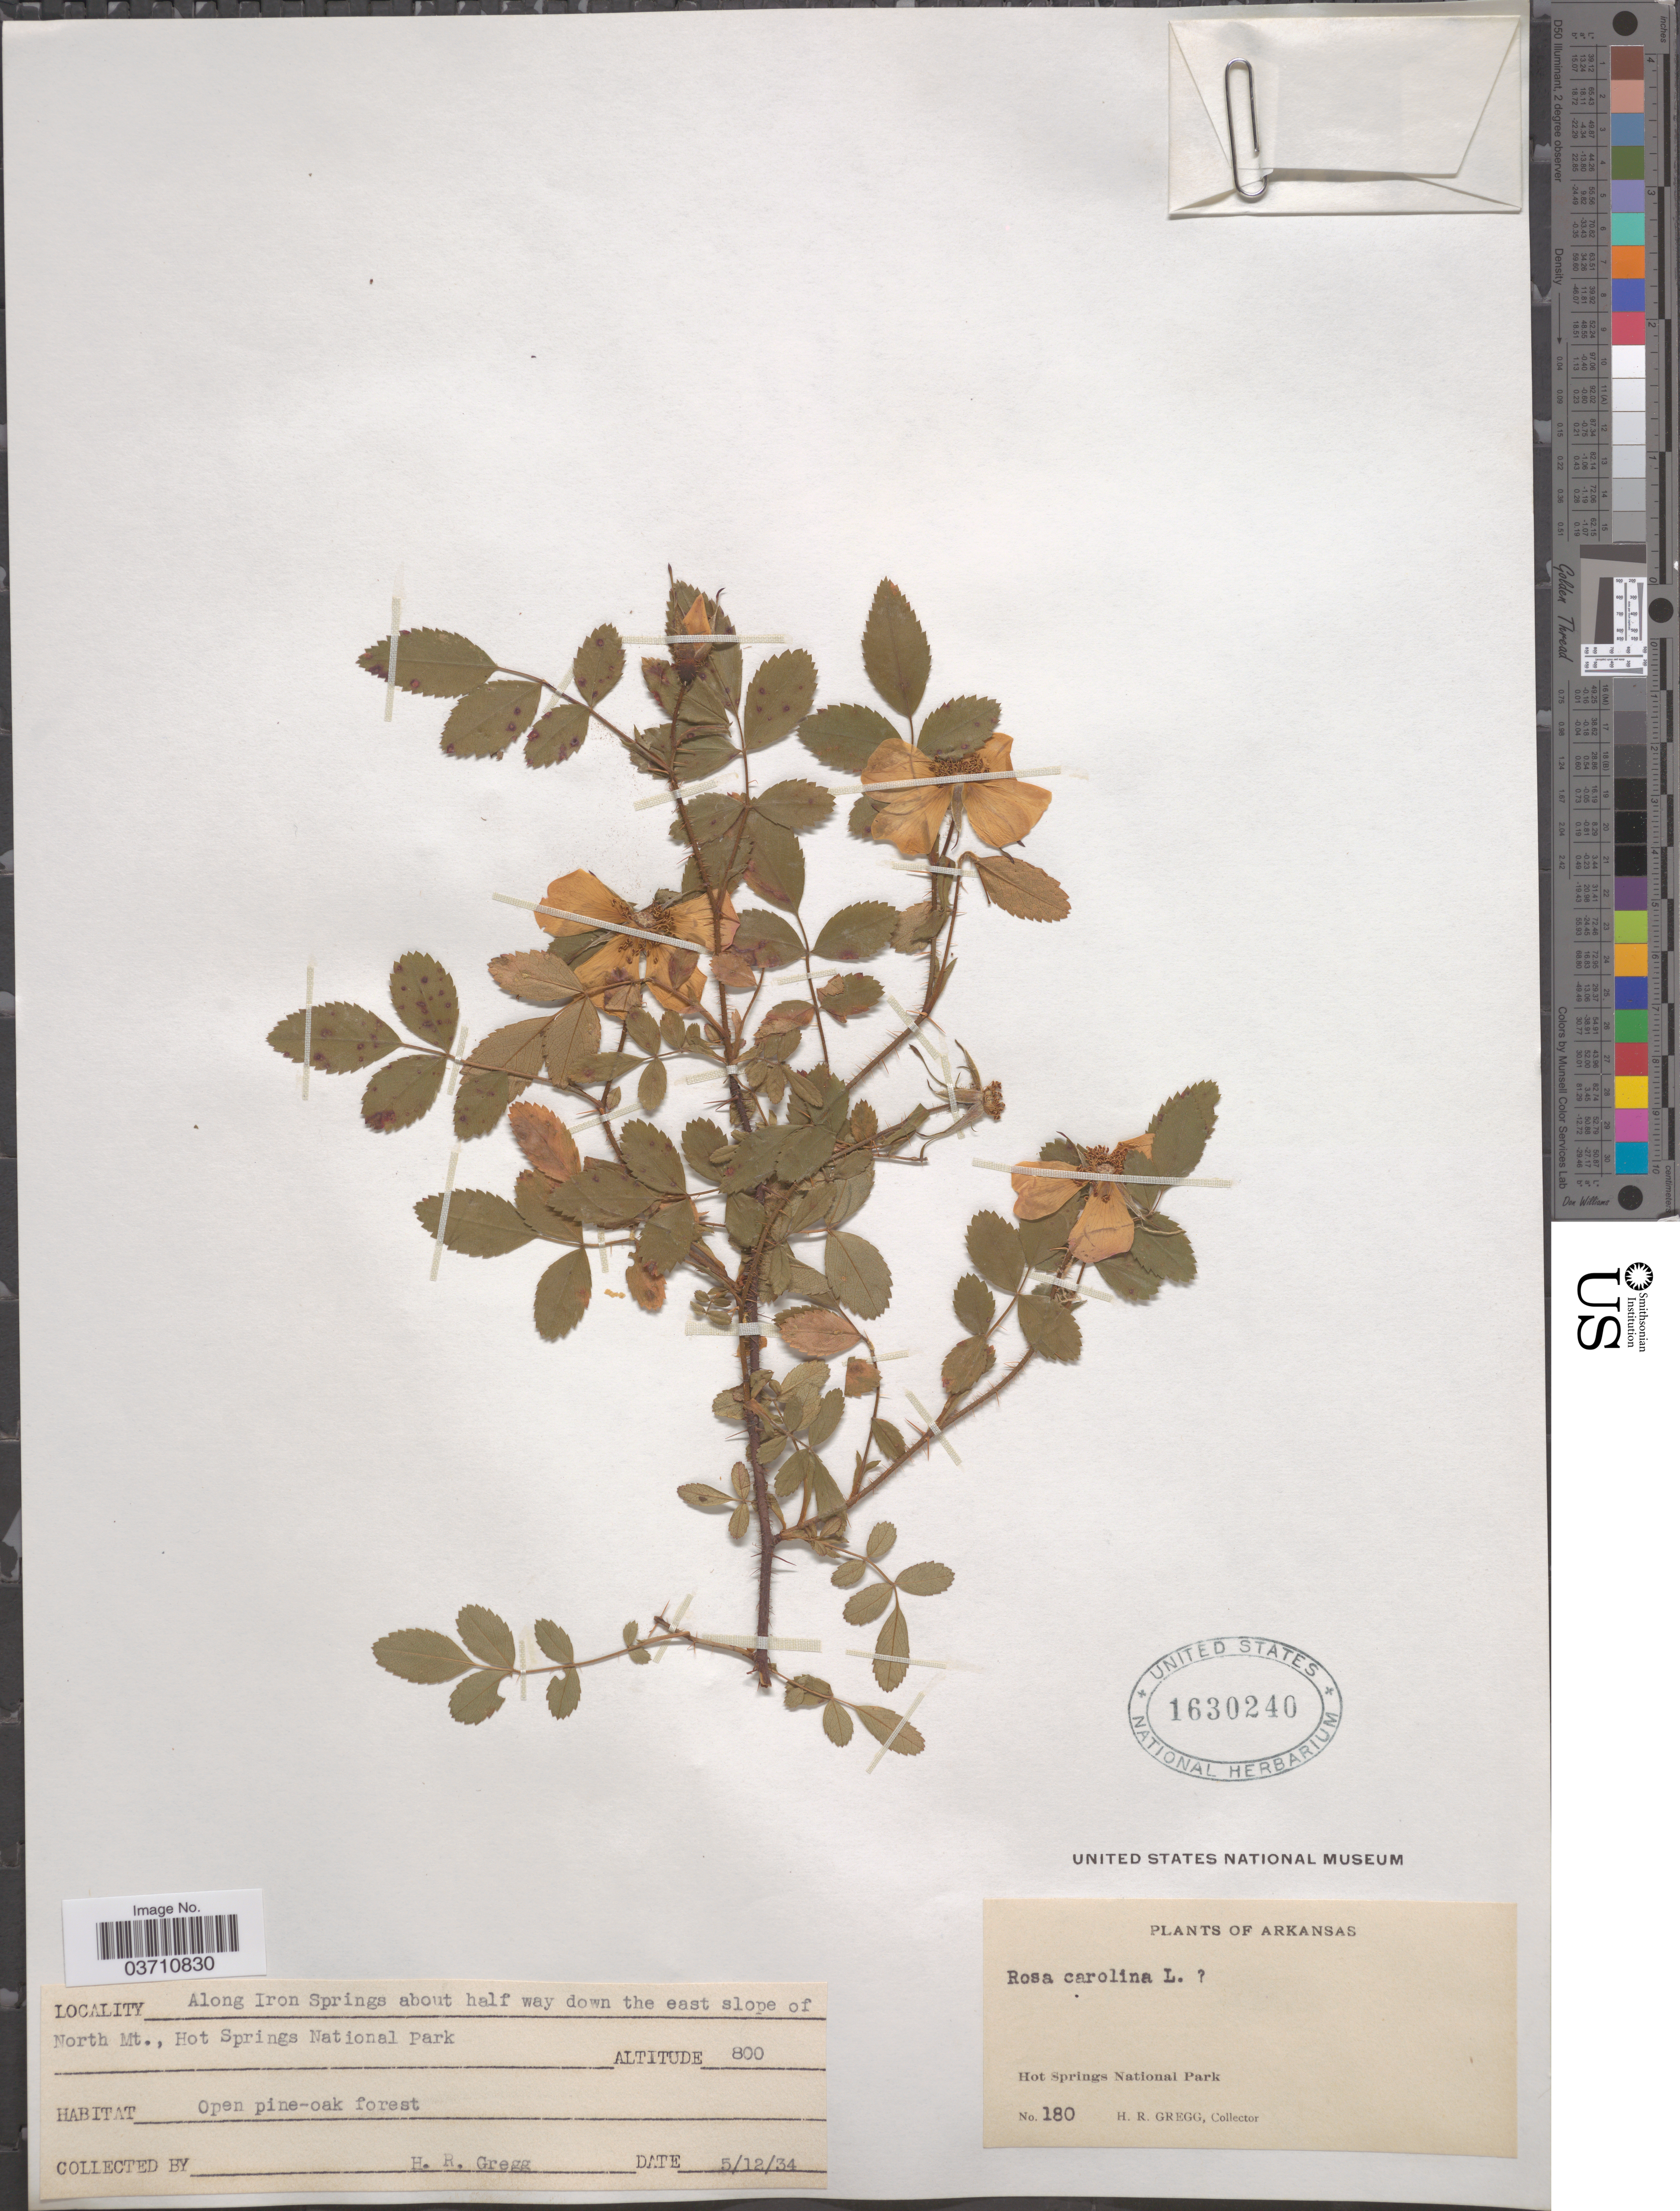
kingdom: Plantae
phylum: Tracheophyta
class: Magnoliopsida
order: Rosales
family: Rosaceae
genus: Rosa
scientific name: Rosa carolina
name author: L.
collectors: H. Gregg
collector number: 180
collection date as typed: Transcribed d/m/y: 12/5/34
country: United States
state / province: Arkansas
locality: Along Iron Springs about half way down the east slope of North Mt., Hot Springs National Park.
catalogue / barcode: US 1630240